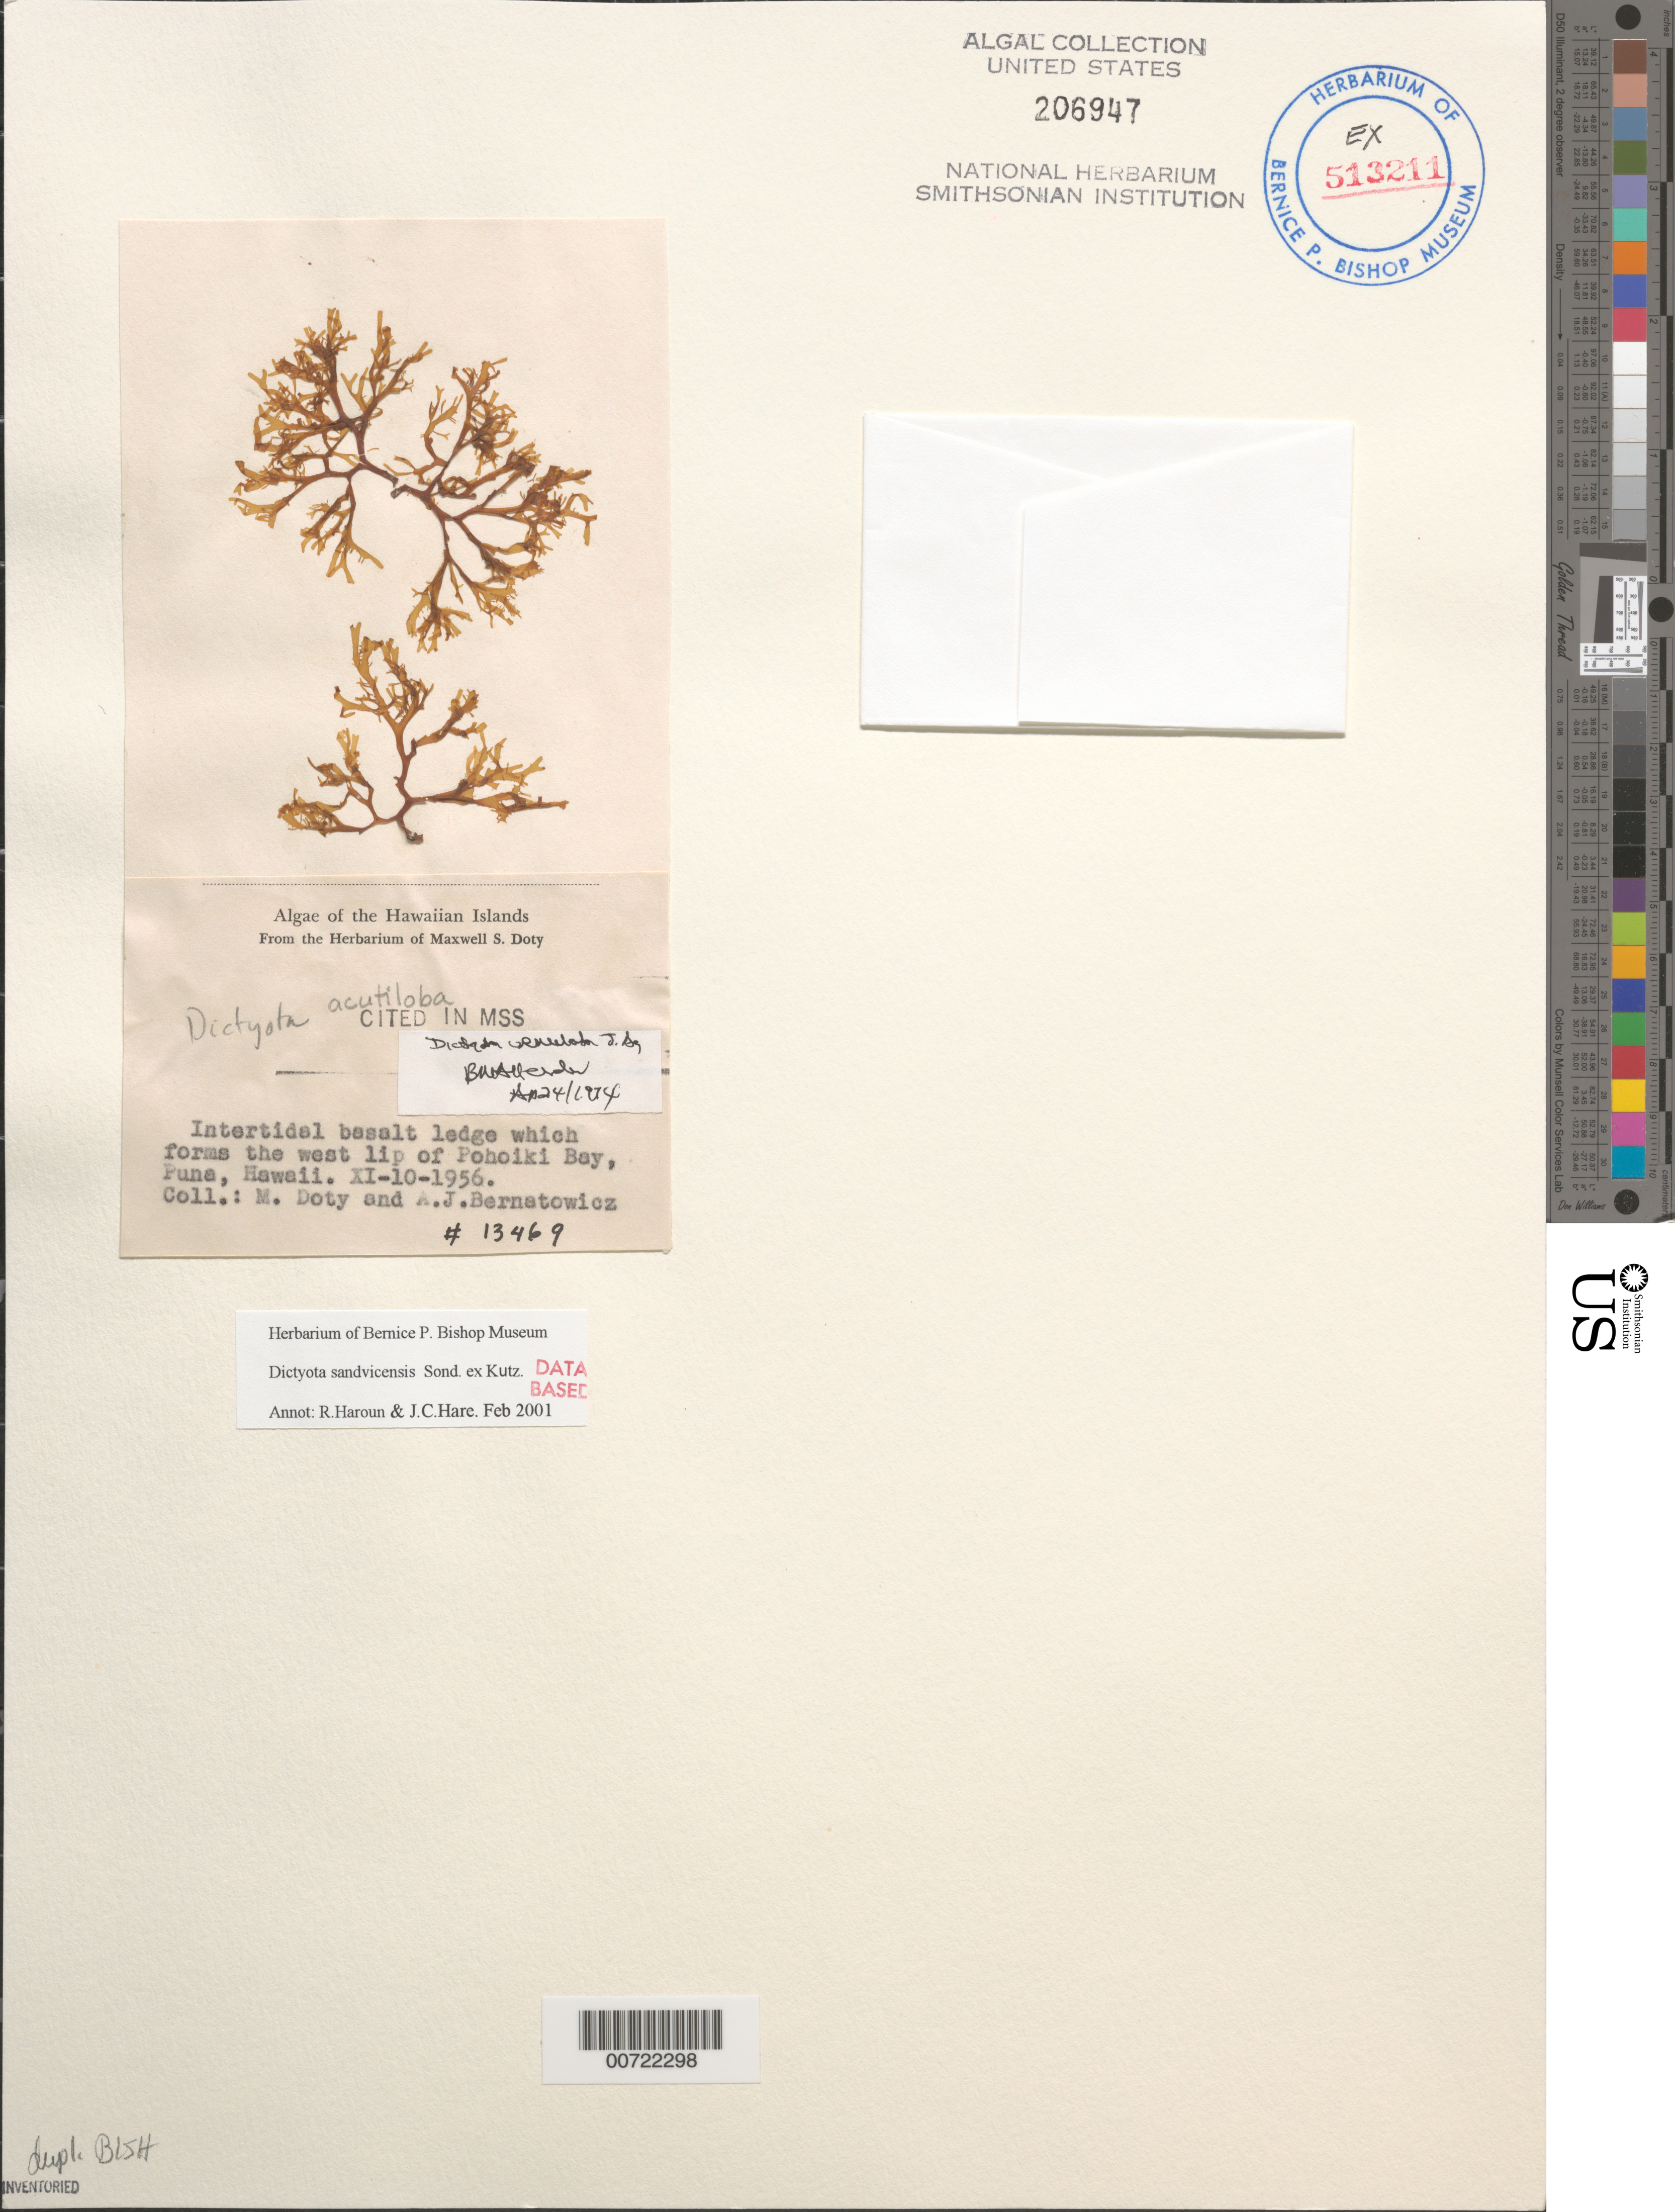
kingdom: Chromista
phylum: Ochrophyta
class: Phaeophyceae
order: Dictyotales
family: Dictyotaceae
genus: Dictyota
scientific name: Dictyota sandvicensis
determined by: Hare, Joan C.; Haroun, Ricardo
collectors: M. S. Doty & A. Bernatowicz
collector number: MSD 13469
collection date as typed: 10 Nov 1956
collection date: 1956-11-10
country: United States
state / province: Hawaii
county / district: Hawaii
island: Hawaii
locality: Puna, west Pohoiki Bay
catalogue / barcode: US 206947